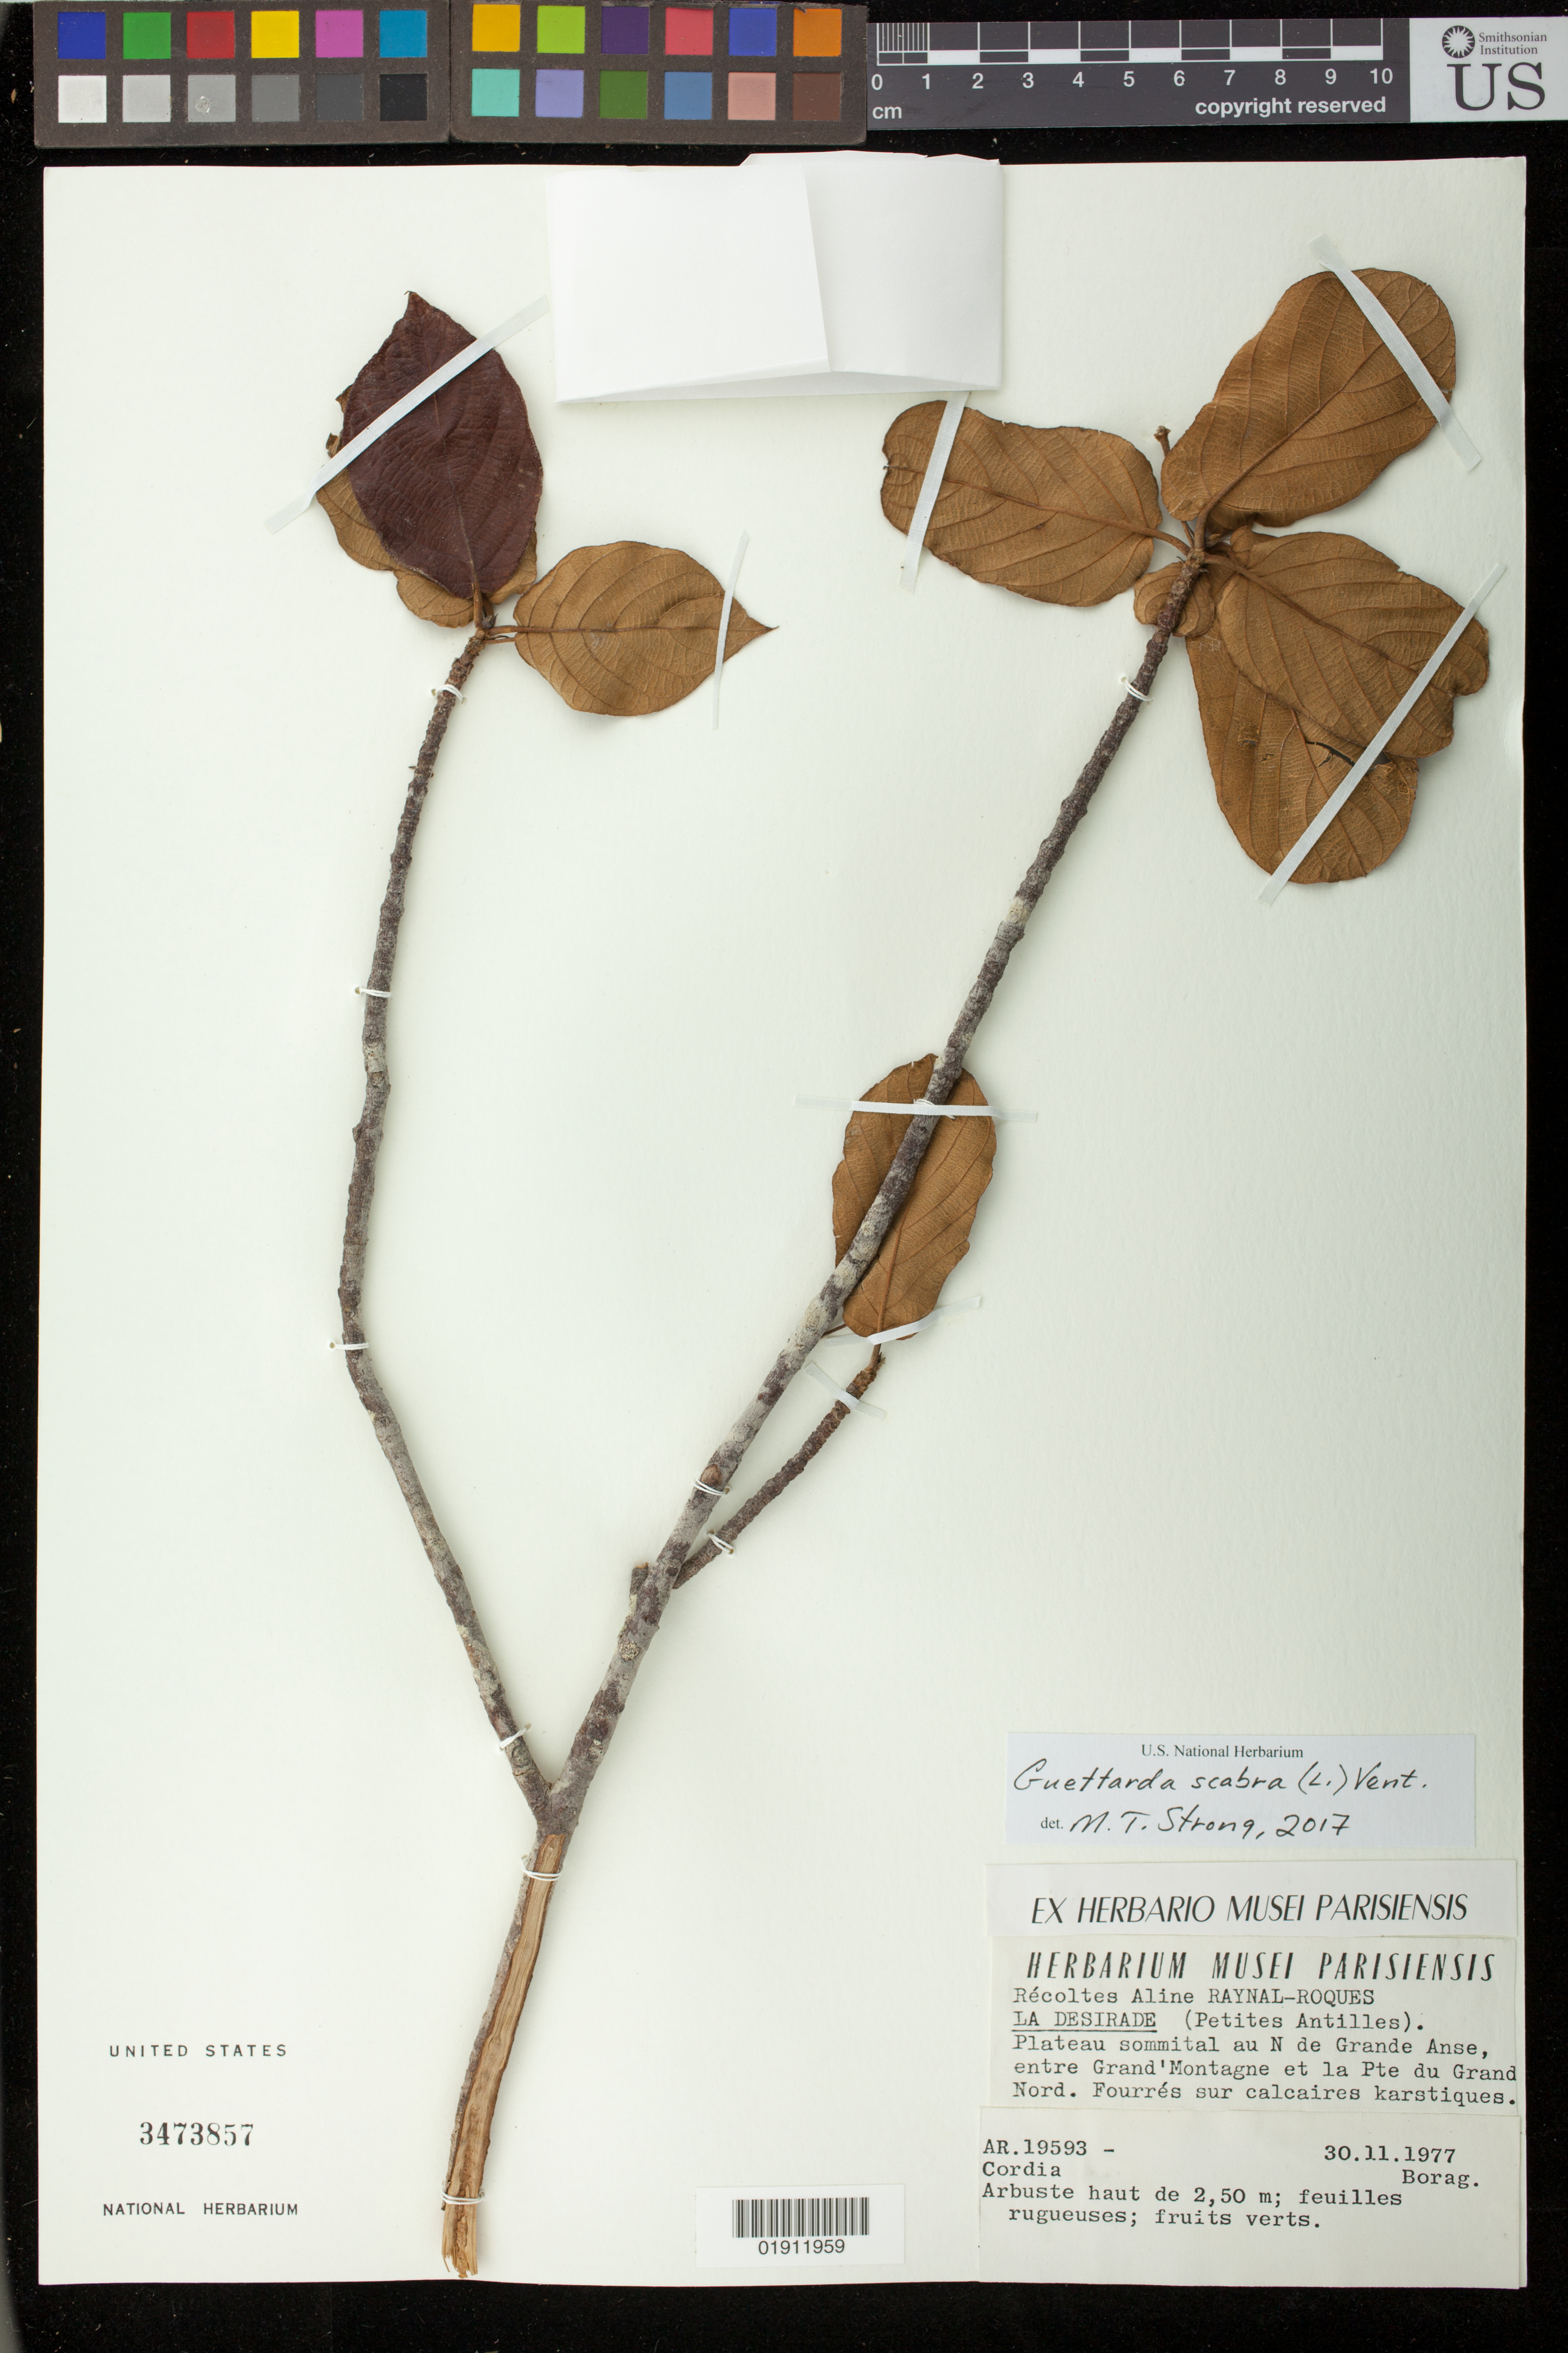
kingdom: Plantae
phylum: Tracheophyta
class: Magnoliopsida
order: Gentianales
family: Rubiaceae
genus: Guettarda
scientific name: Guettarda scabra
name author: (L.) Vent.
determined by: Strong, Mark T., (BOT), Smithsonian Institution - National Museum of Natural History (UNITED STATES)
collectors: A. M. Raynal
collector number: AR19593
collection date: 1977-11-30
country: Guadeloupe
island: La Désirade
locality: Grande Anse, au N; entre Grand Montagne et la Pte du Grand Nord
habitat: Fourrés sur calcaires karstiques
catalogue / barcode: US 3473857